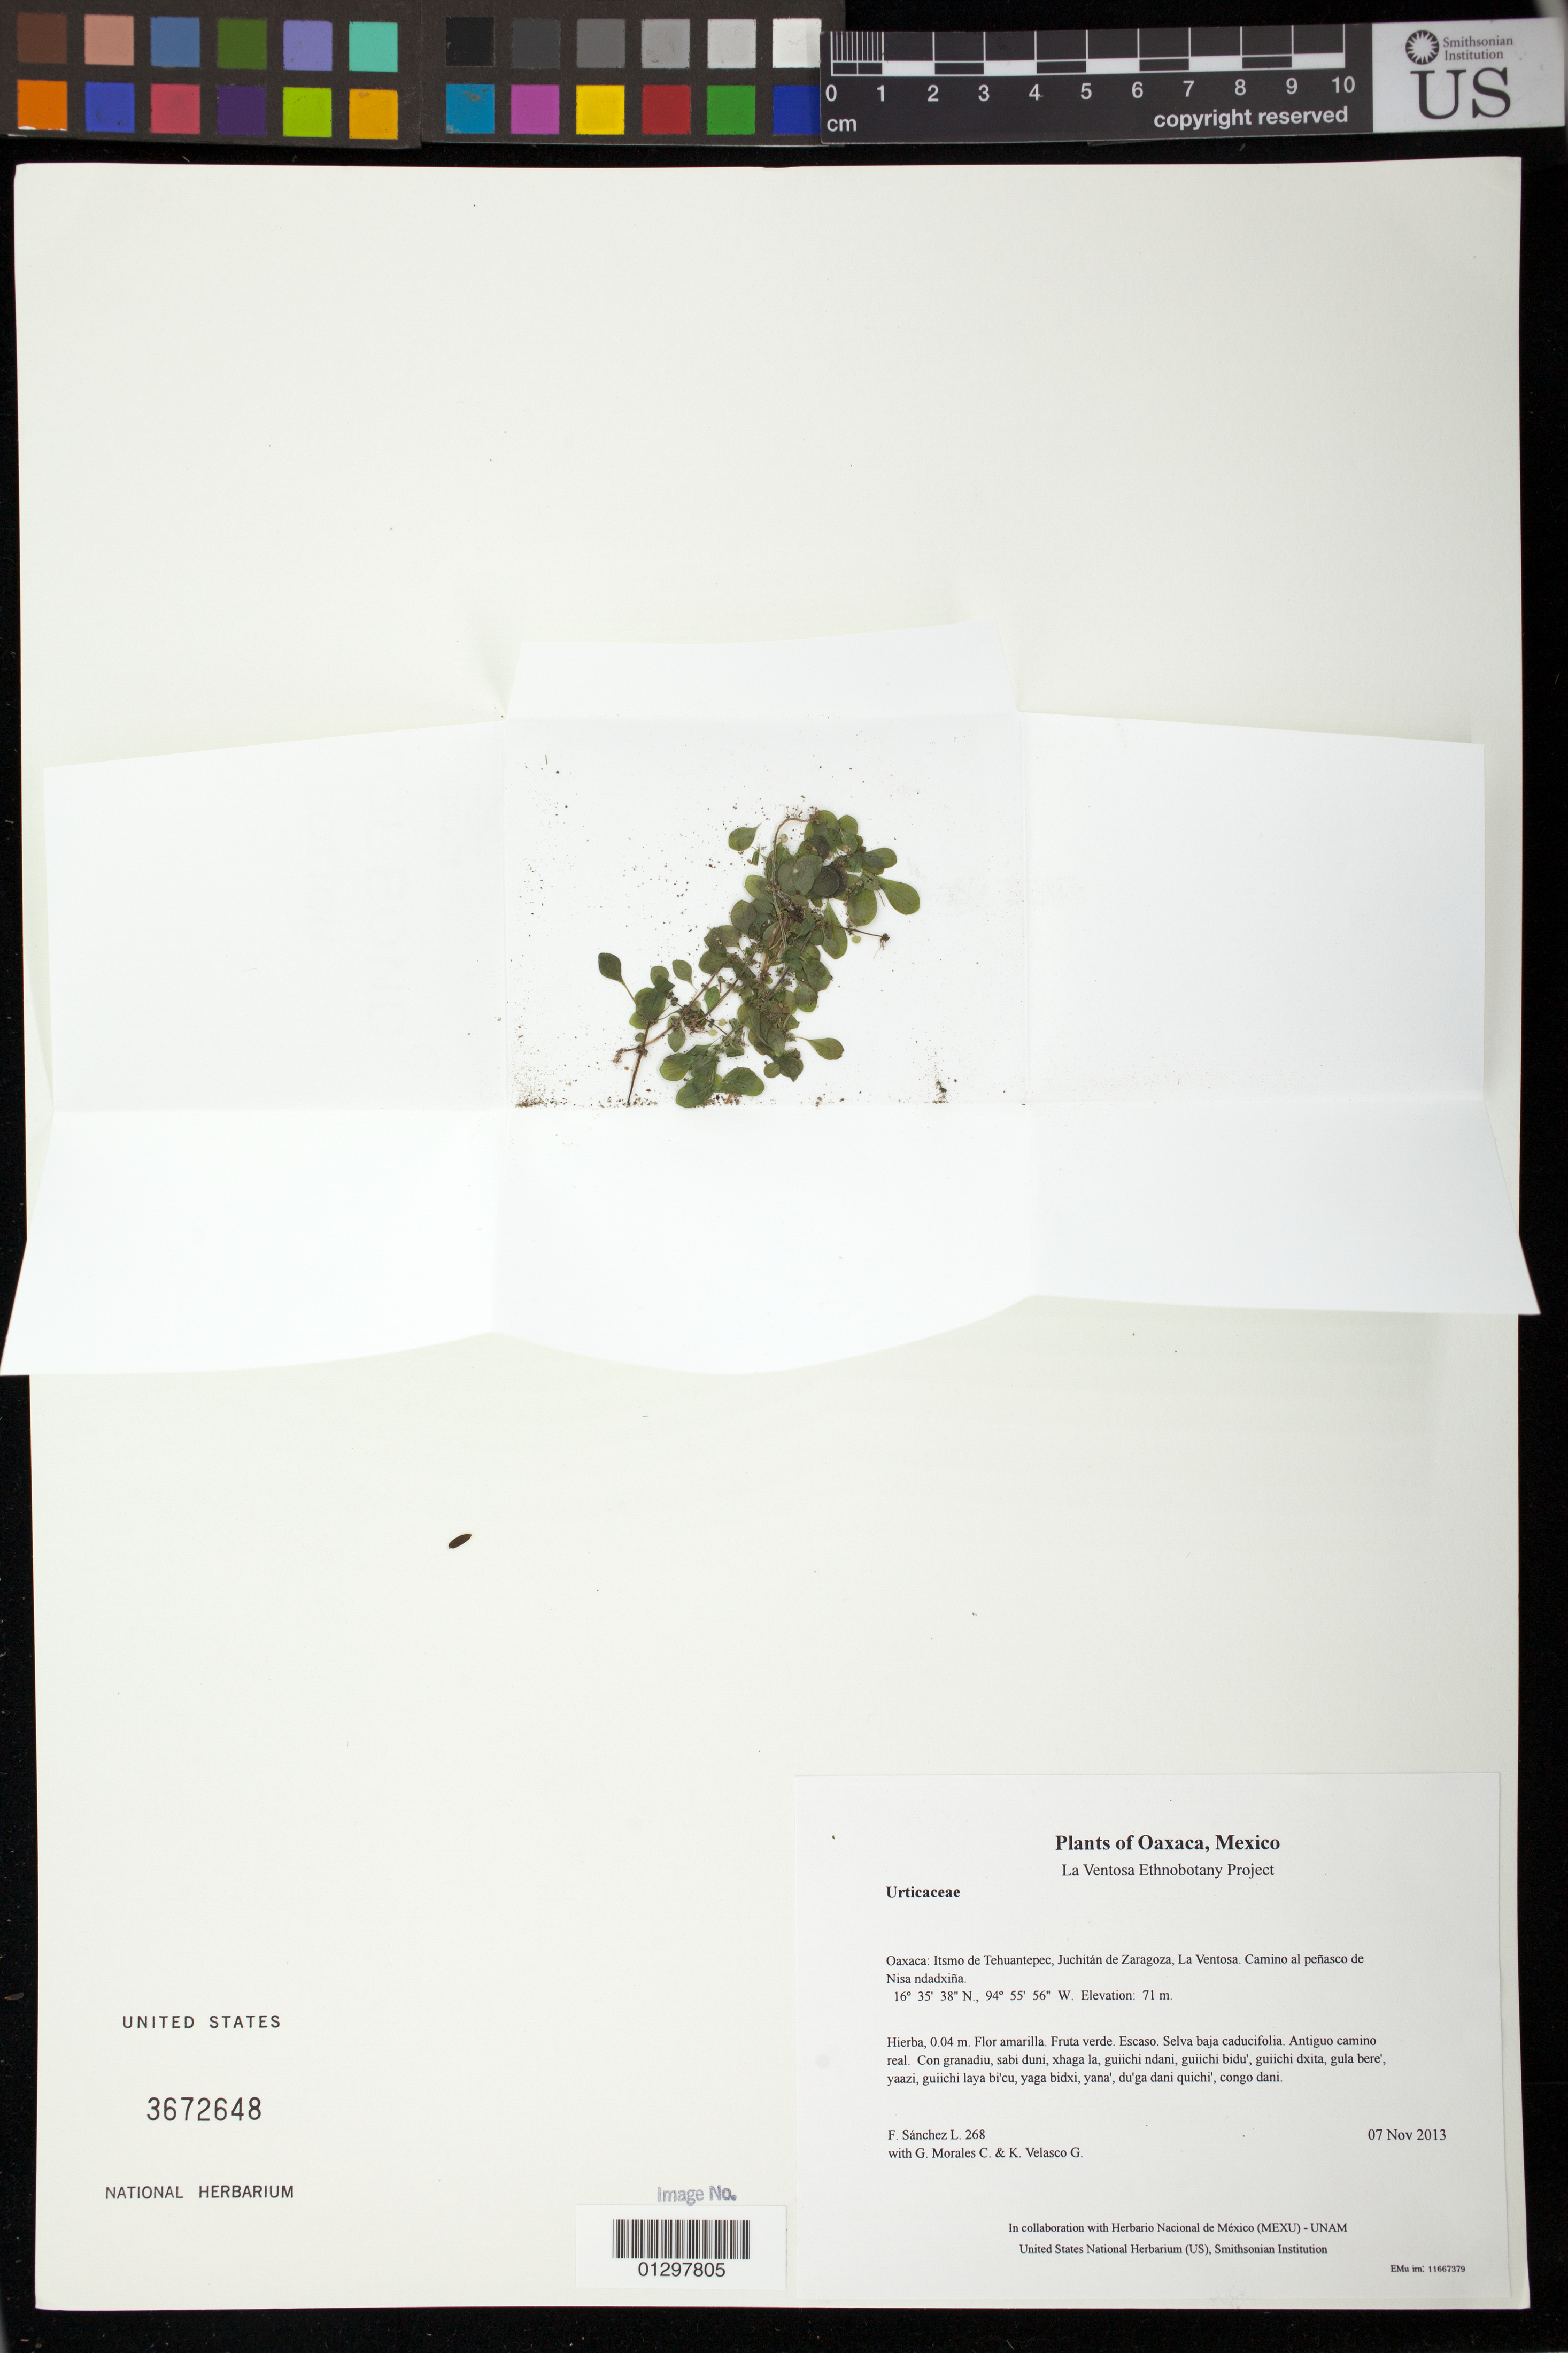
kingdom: Plantae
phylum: Tracheophyta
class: Magnoliopsida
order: Rosales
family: Urticaceae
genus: Pilea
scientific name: Pilea microphylla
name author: (L.) Liebm.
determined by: Velasco G., Kenia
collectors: F. Sánchez L., G. Morales C. & K. Velasco G.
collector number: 268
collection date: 2013-11-07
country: Mexico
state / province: Oaxaca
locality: Itsmo de Tehuantepec, Juchitán de Zaragoza, La Ventosa. Camino al peñasco de Nisa ndadxiña.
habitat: Selva baja caducifolia. Antiguo camino real.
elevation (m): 71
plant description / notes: MEXU, US; Guixi. 0.04 m. Guie' naguchi. Cuaananaxhi naga'. Huaxie'.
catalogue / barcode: US 3672648